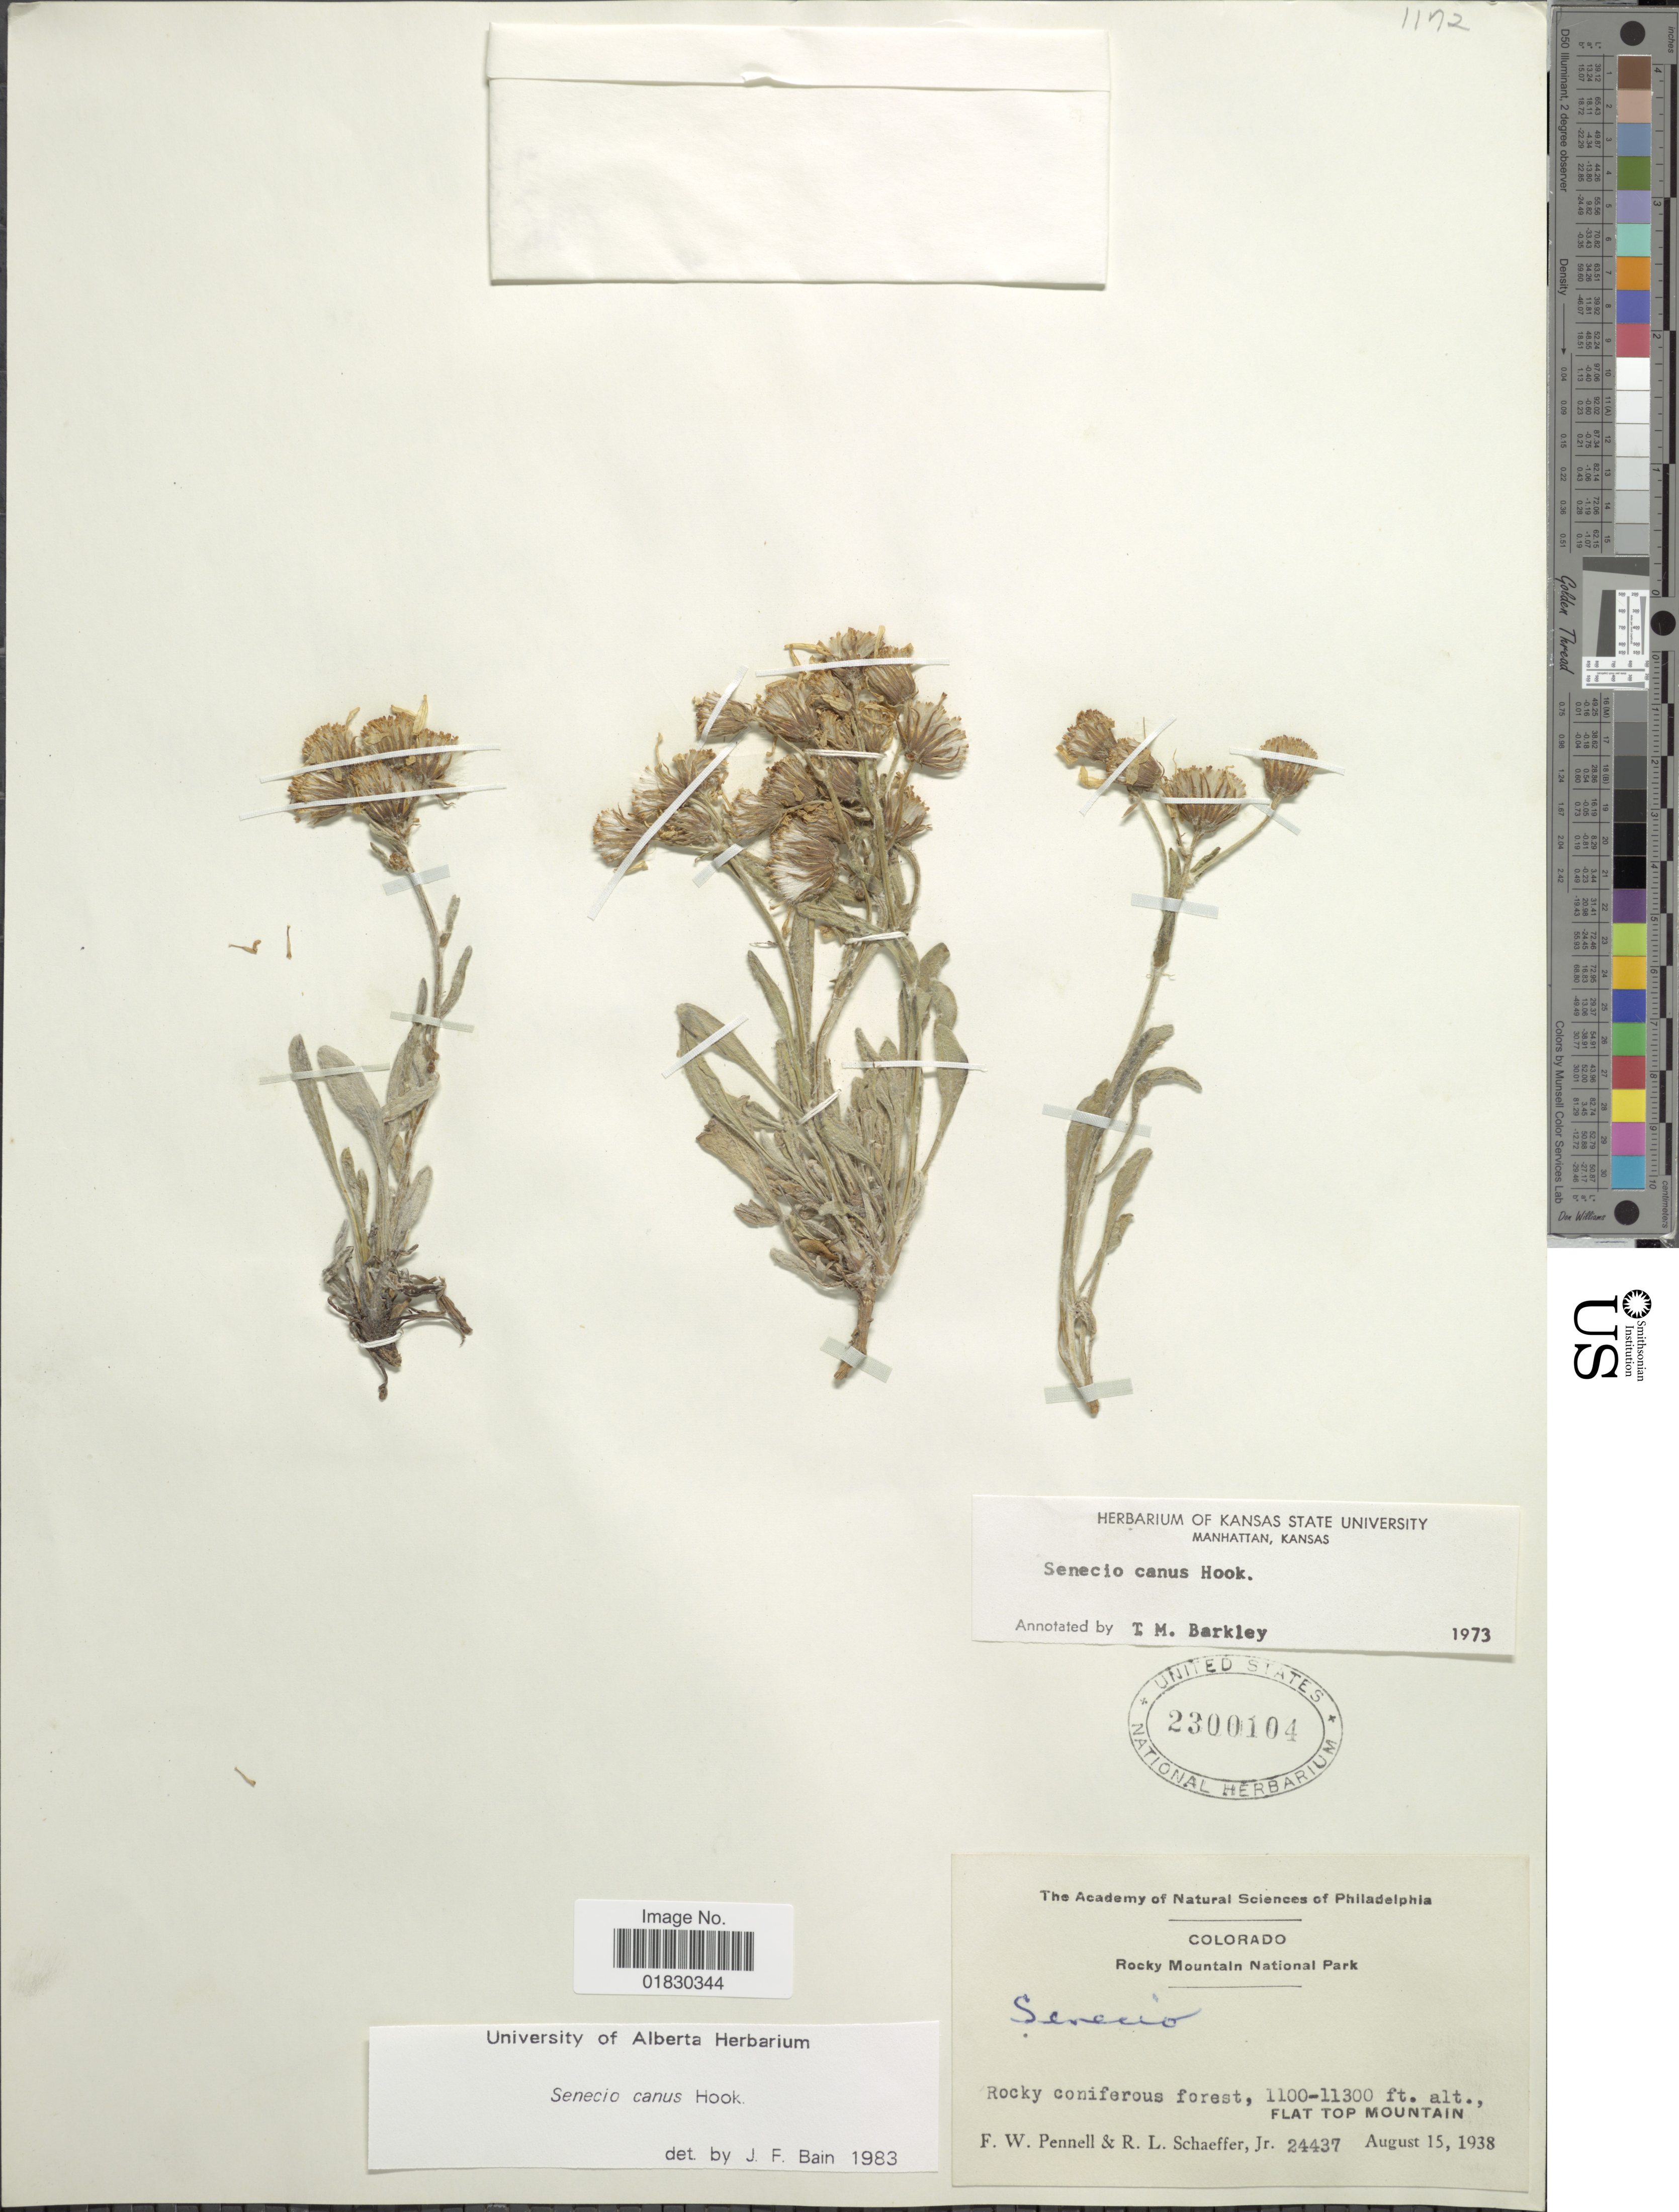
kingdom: Plantae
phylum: Tracheophyta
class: Magnoliopsida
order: Asterales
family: Asteraceae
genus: Packera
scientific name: Packera cana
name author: (Hook.) W.A. Weber & Á. Löve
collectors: F. W. Pennell & R. Schaeffer Sr.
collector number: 24437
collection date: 1938-08-15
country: United States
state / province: Colorado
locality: Rocky Mountain National Park, Rocky coniferous forest, Flat Top Mountain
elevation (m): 335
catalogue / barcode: US 2300104